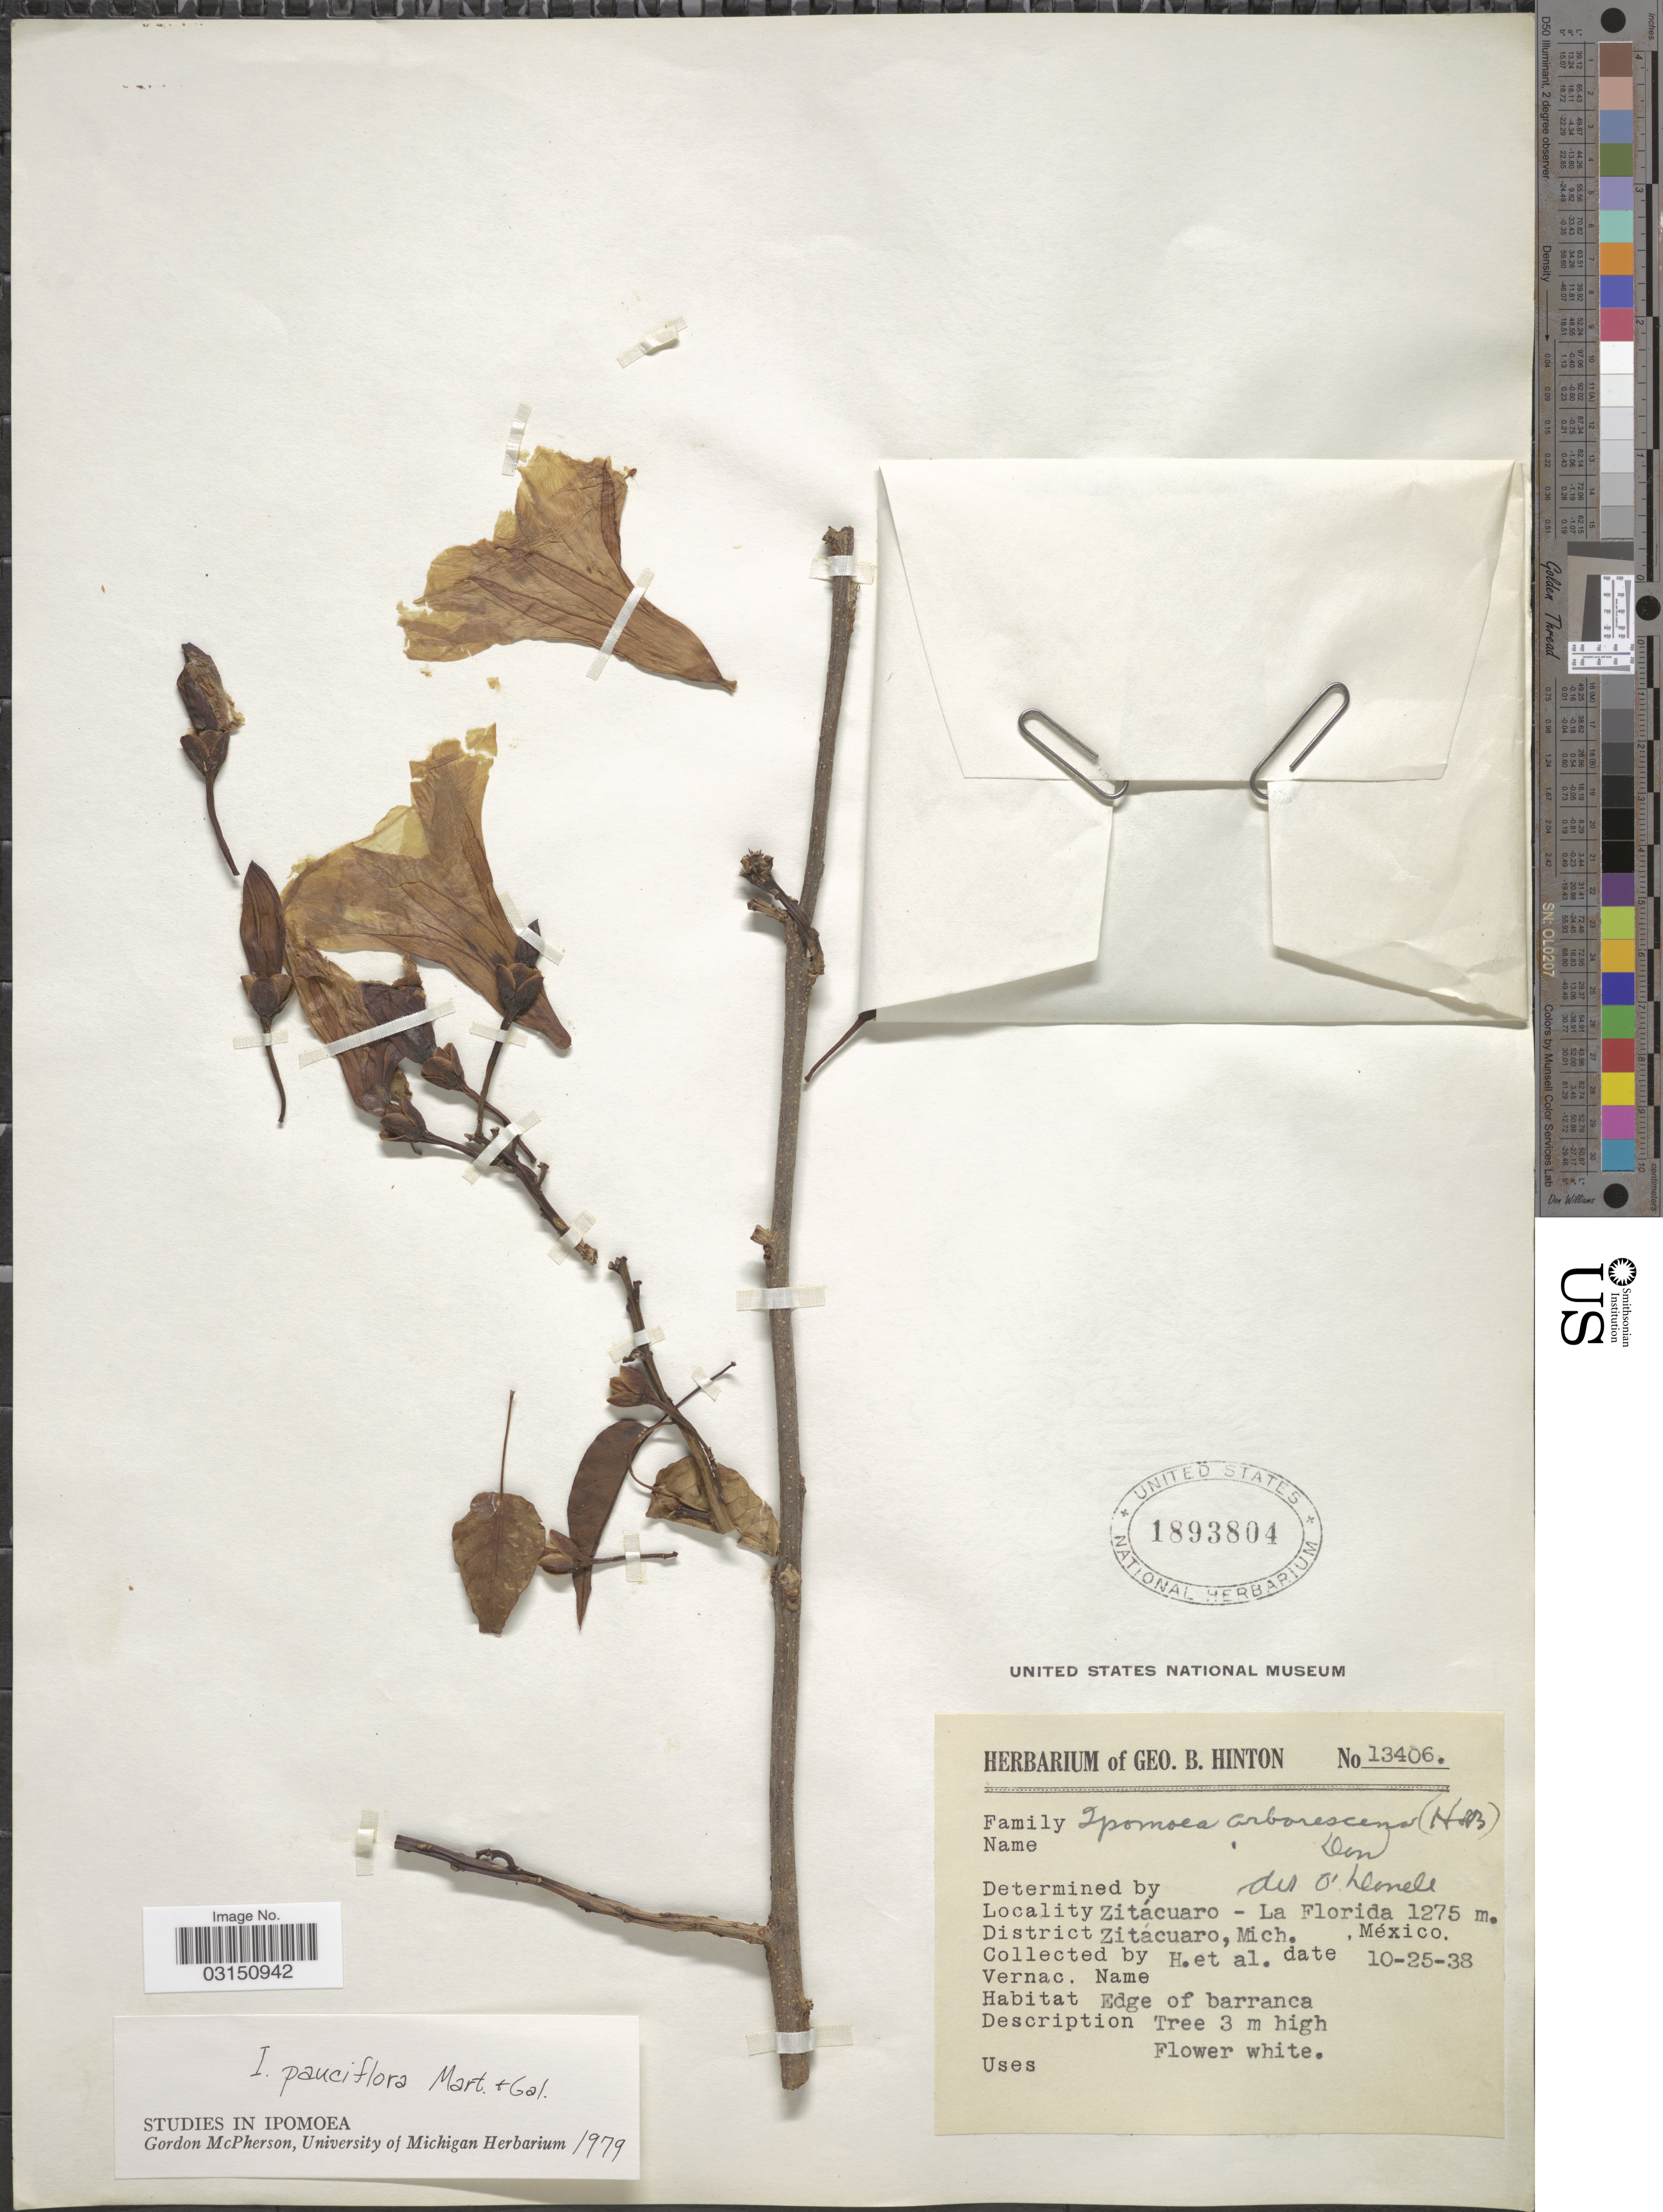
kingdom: Plantae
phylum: Tracheophyta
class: Magnoliopsida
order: Solanales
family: Convolvulaceae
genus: Ipomoea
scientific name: Ipomoea pauciflora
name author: M. Martens & Galeotti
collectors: G. B. Hinton & et al.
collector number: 13406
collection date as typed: Transcribed d/m/y: 25/10/38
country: Mexico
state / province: Michoacán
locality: Zitácuaro- La Florida. District Zitácuaro.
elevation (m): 1275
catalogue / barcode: US 1893804